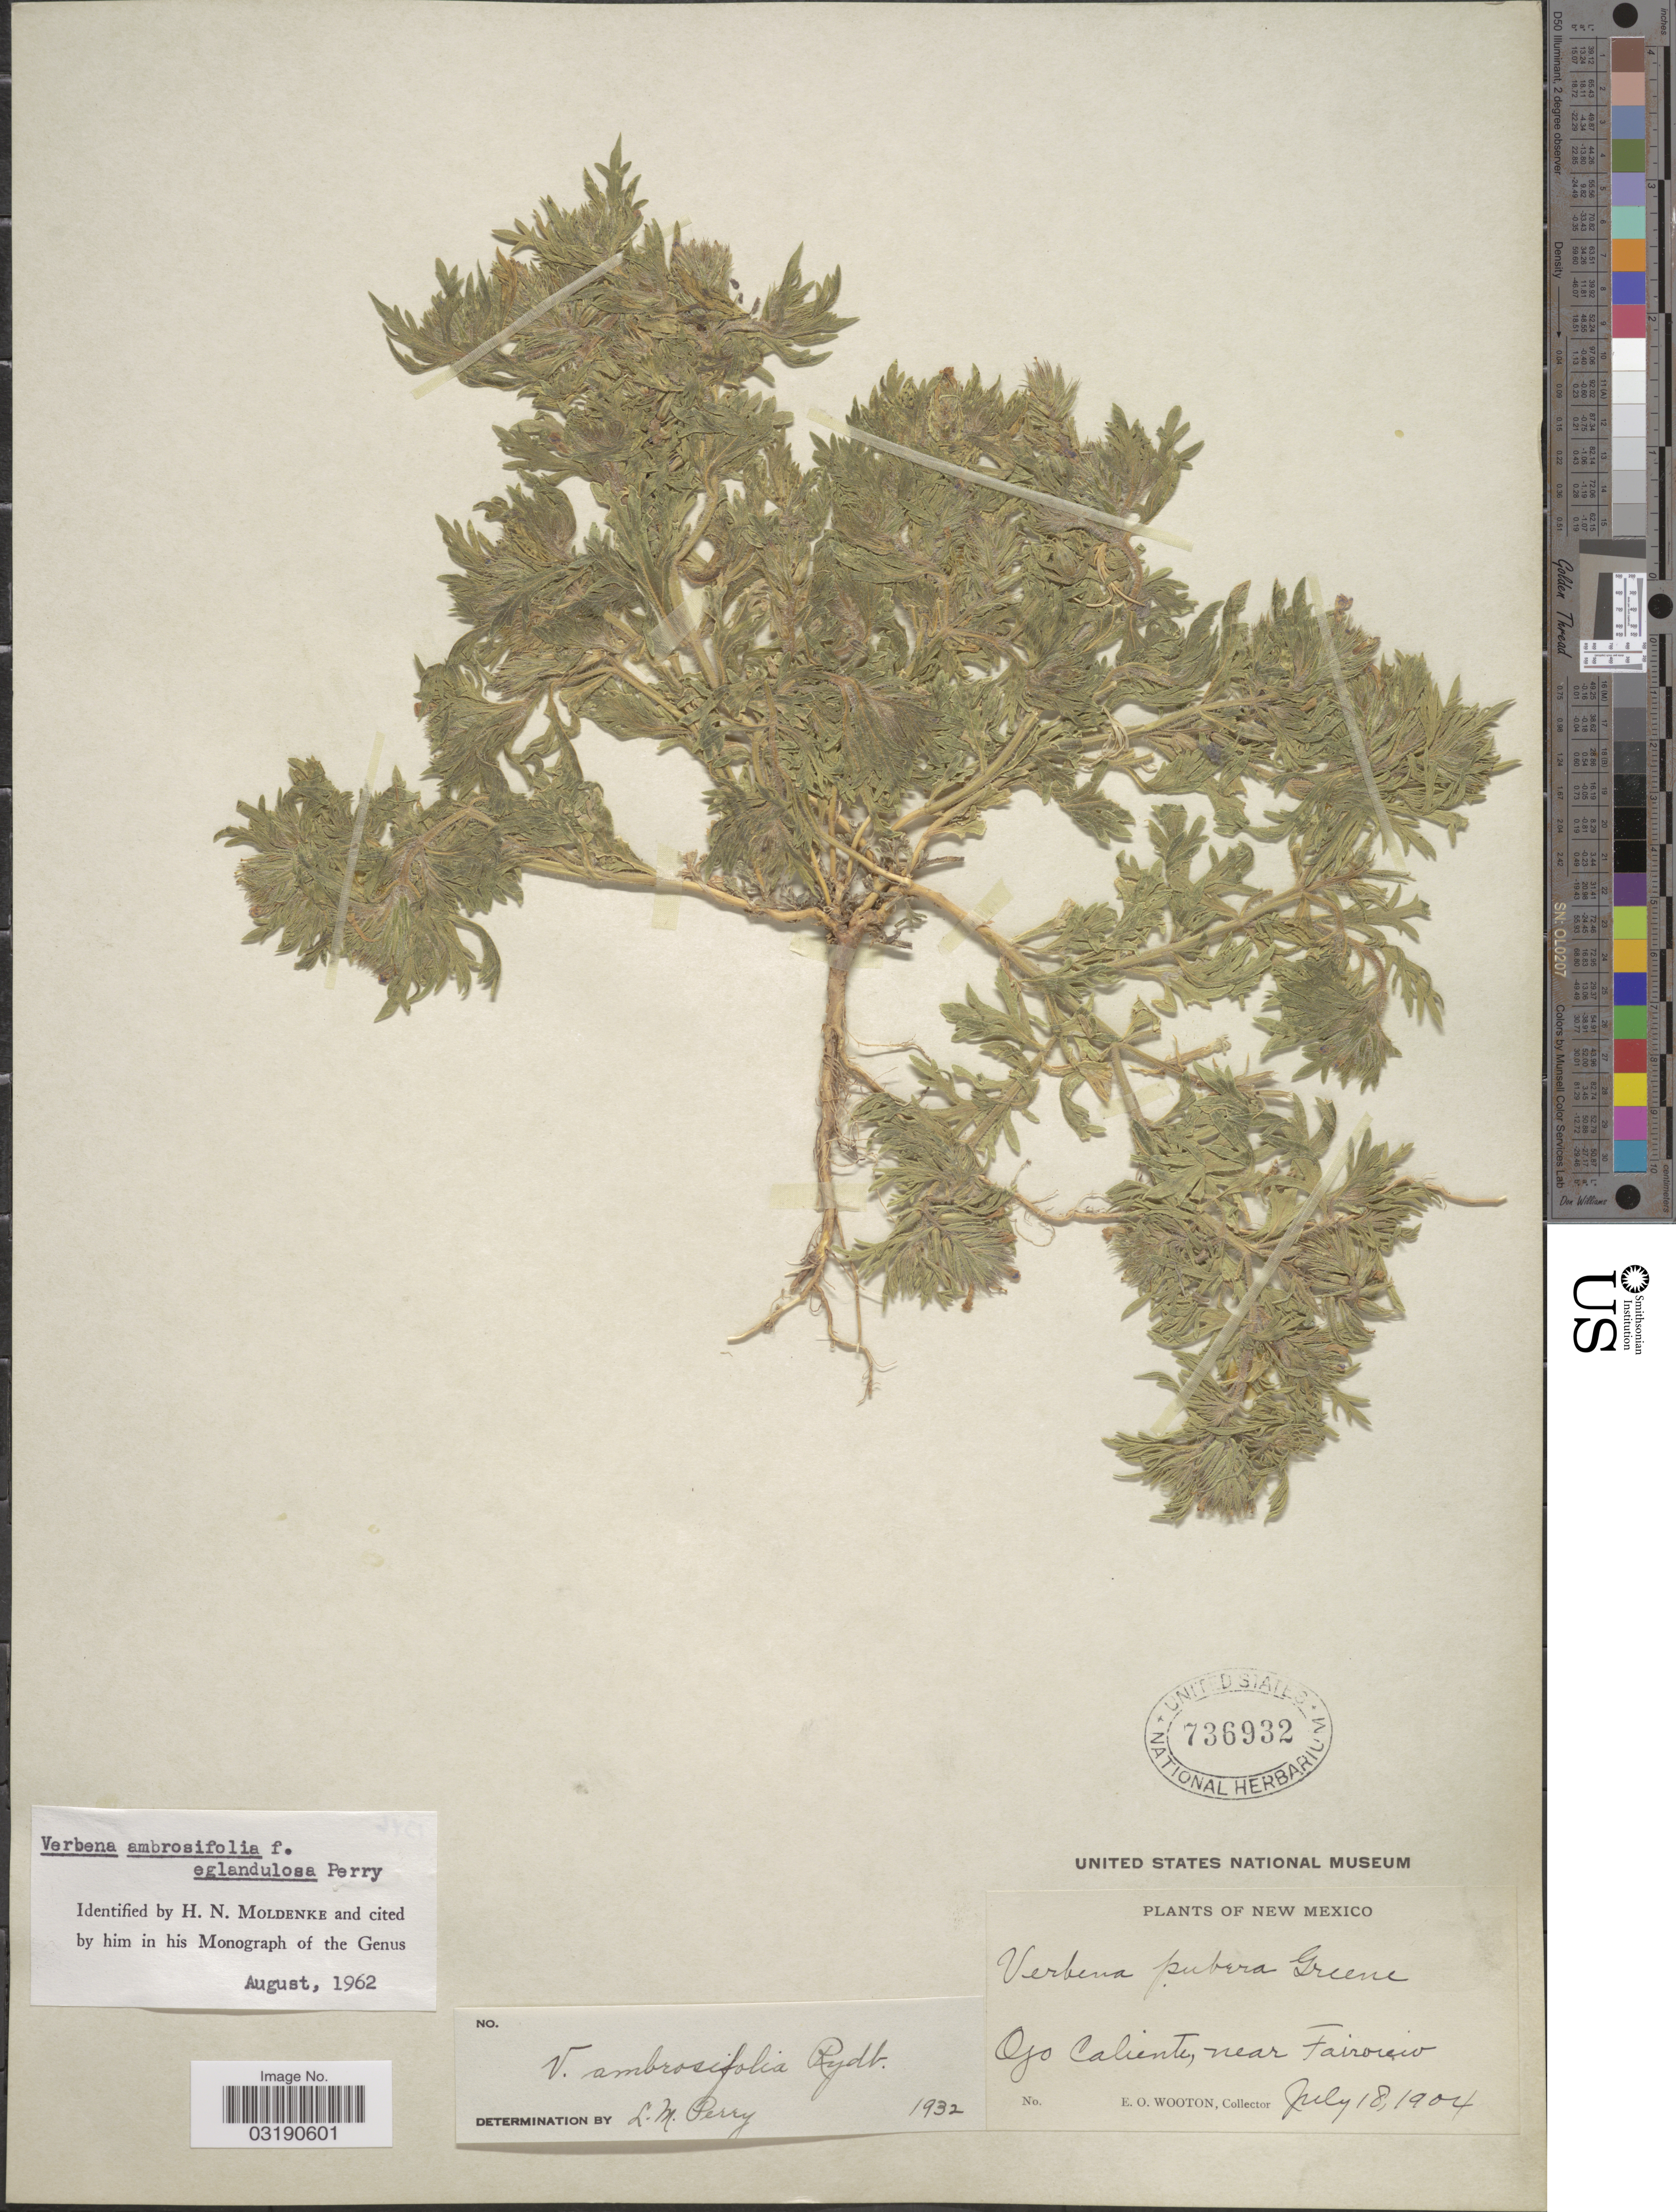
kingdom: Plantae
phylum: Tracheophyta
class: Magnoliopsida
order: Lamiales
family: Verbenaceae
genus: Verbena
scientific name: Verbena ambrosiifolia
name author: Rydb. ex Small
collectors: E. O. Wooton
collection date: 1904-07-18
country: United States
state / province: New Mexico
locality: Ojo Caliente, near Fairview.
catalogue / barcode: US 736932